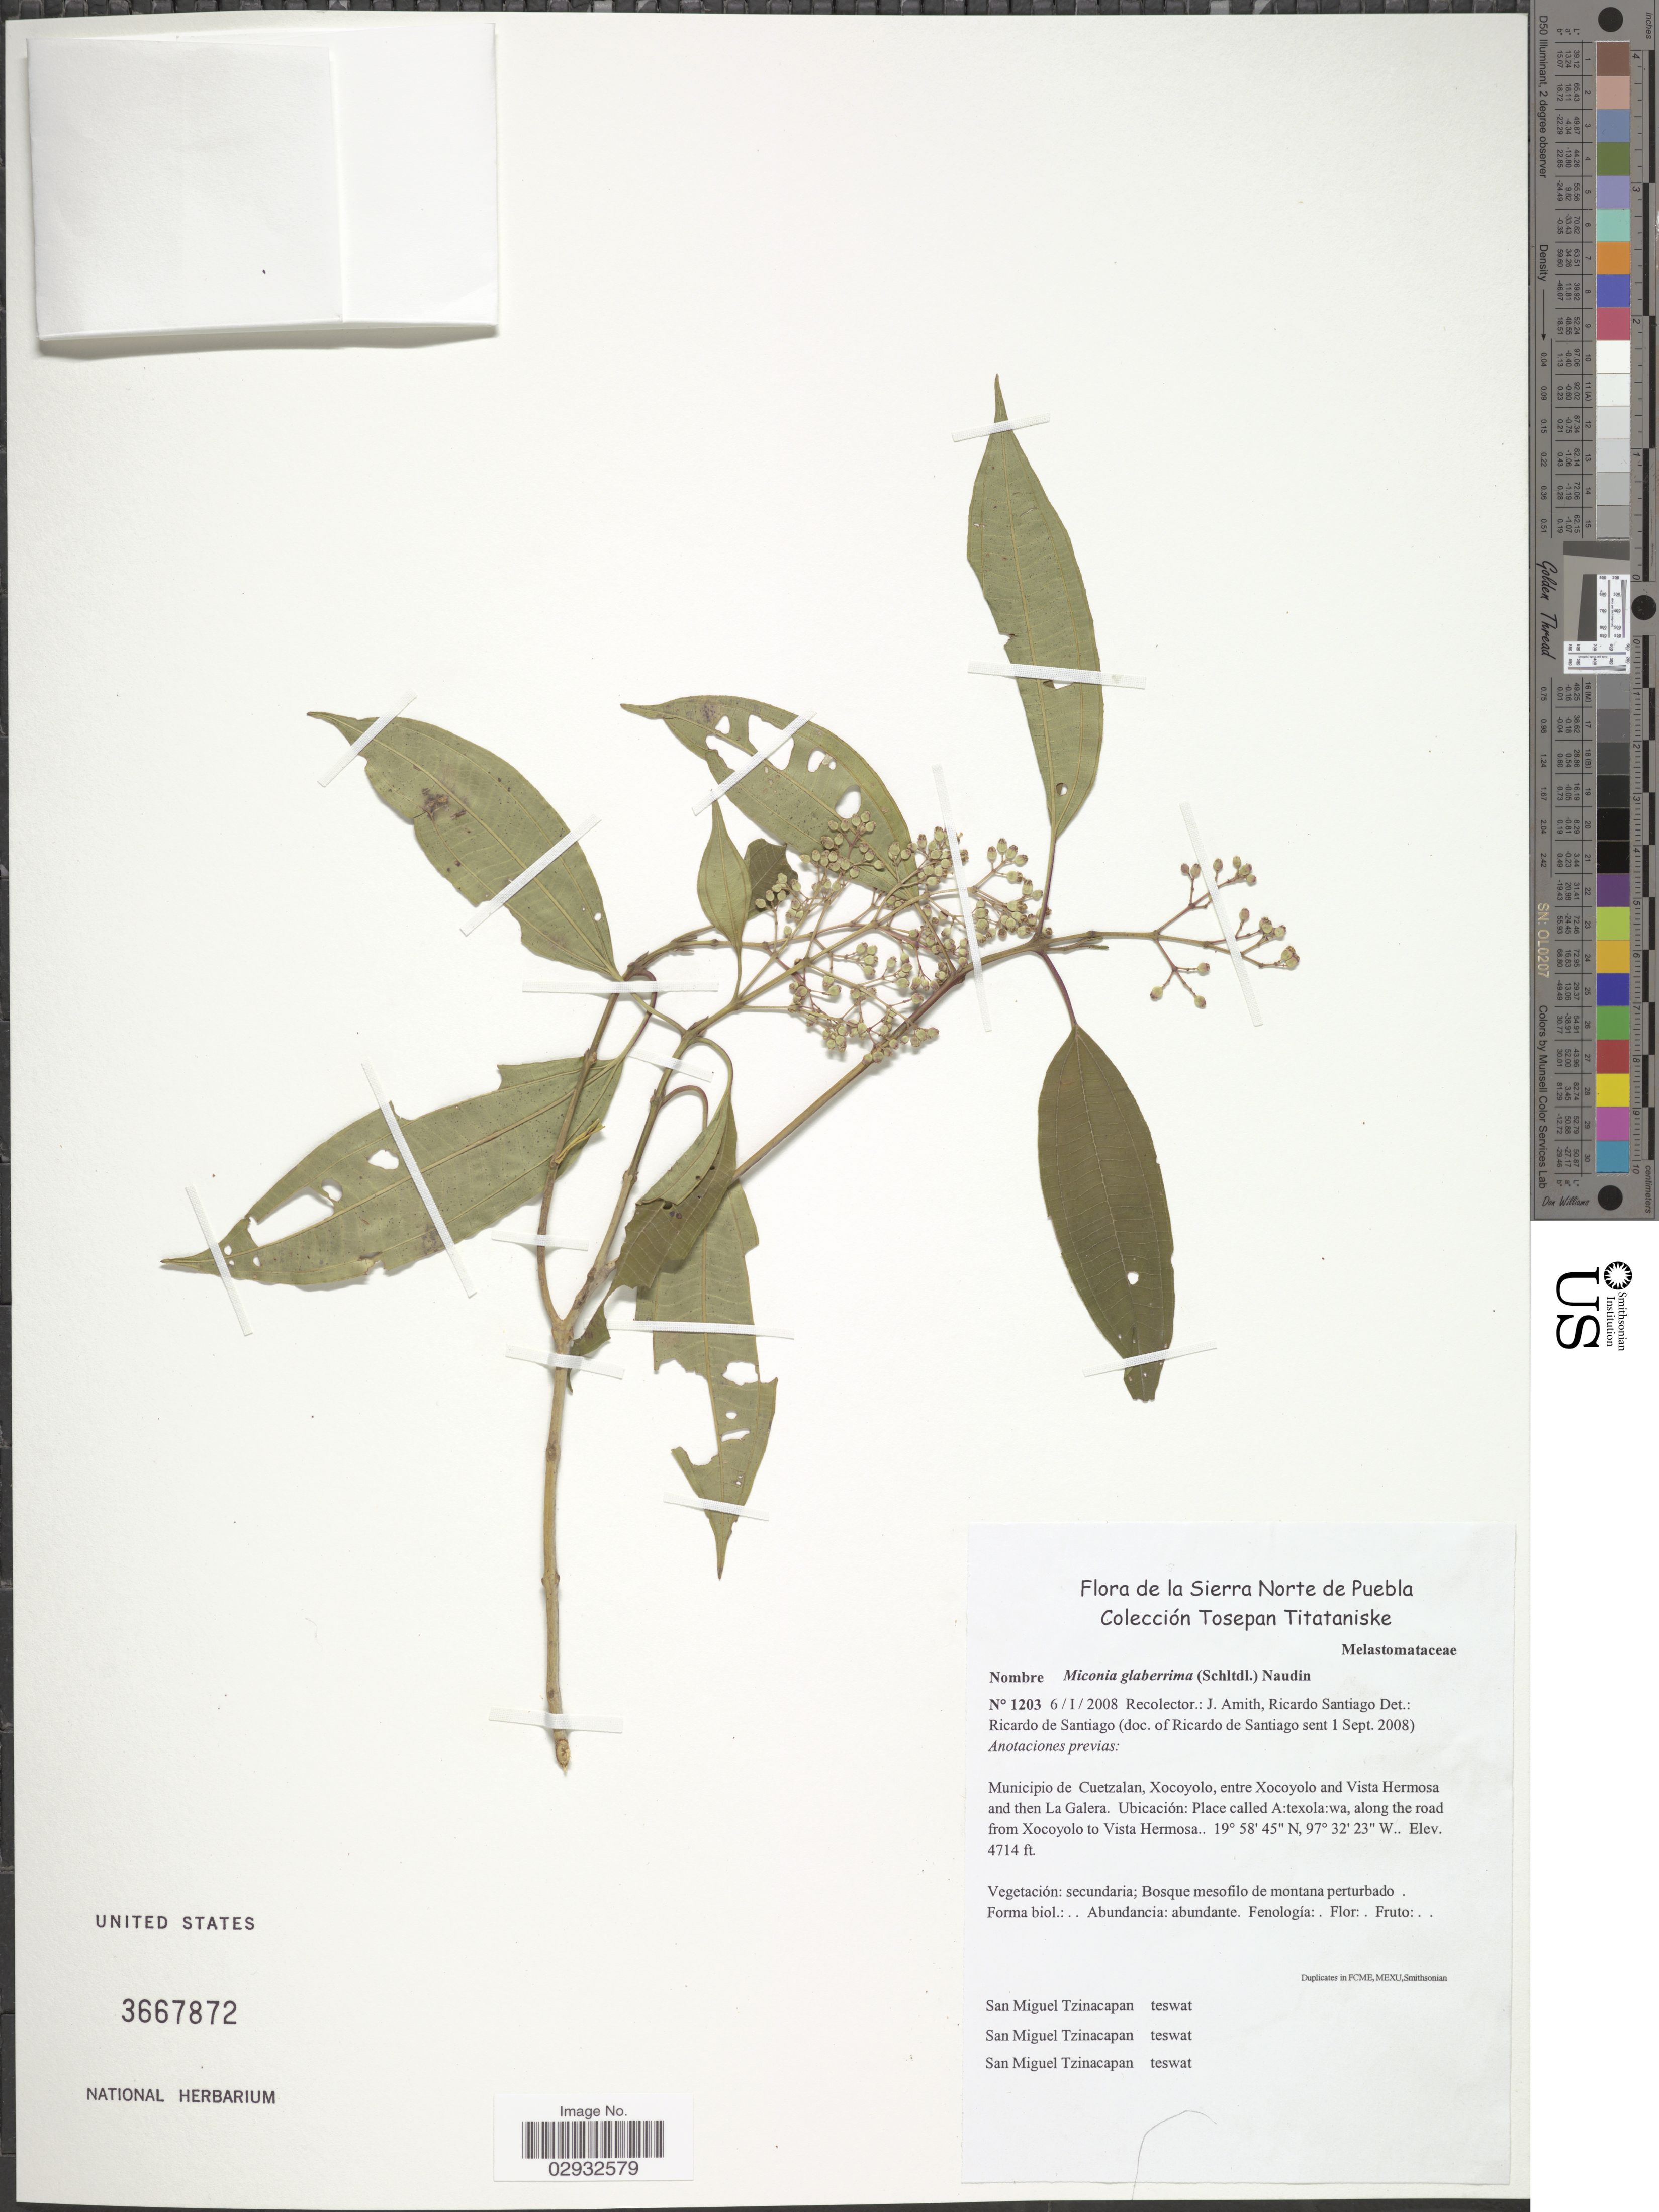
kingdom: Plantae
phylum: Tracheophyta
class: Magnoliopsida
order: Myrtales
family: Melastomataceae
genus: Miconia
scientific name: Miconia glaberrima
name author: (Schltdl.) Naudin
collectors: J. D. Amith & R. Santiago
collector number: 1203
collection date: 2008-01-06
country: Mexico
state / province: Puebla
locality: Sierra Norte de Puebla. Municipio de Cuetzalan, Xocoyolo, entre Xocoyolo and Vista Hermosa and then La Galera. Ubicación: Place called A:texola:wa, along the road from Xocoyolo to Visat Hermosa.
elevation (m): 1437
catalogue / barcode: US 3667872